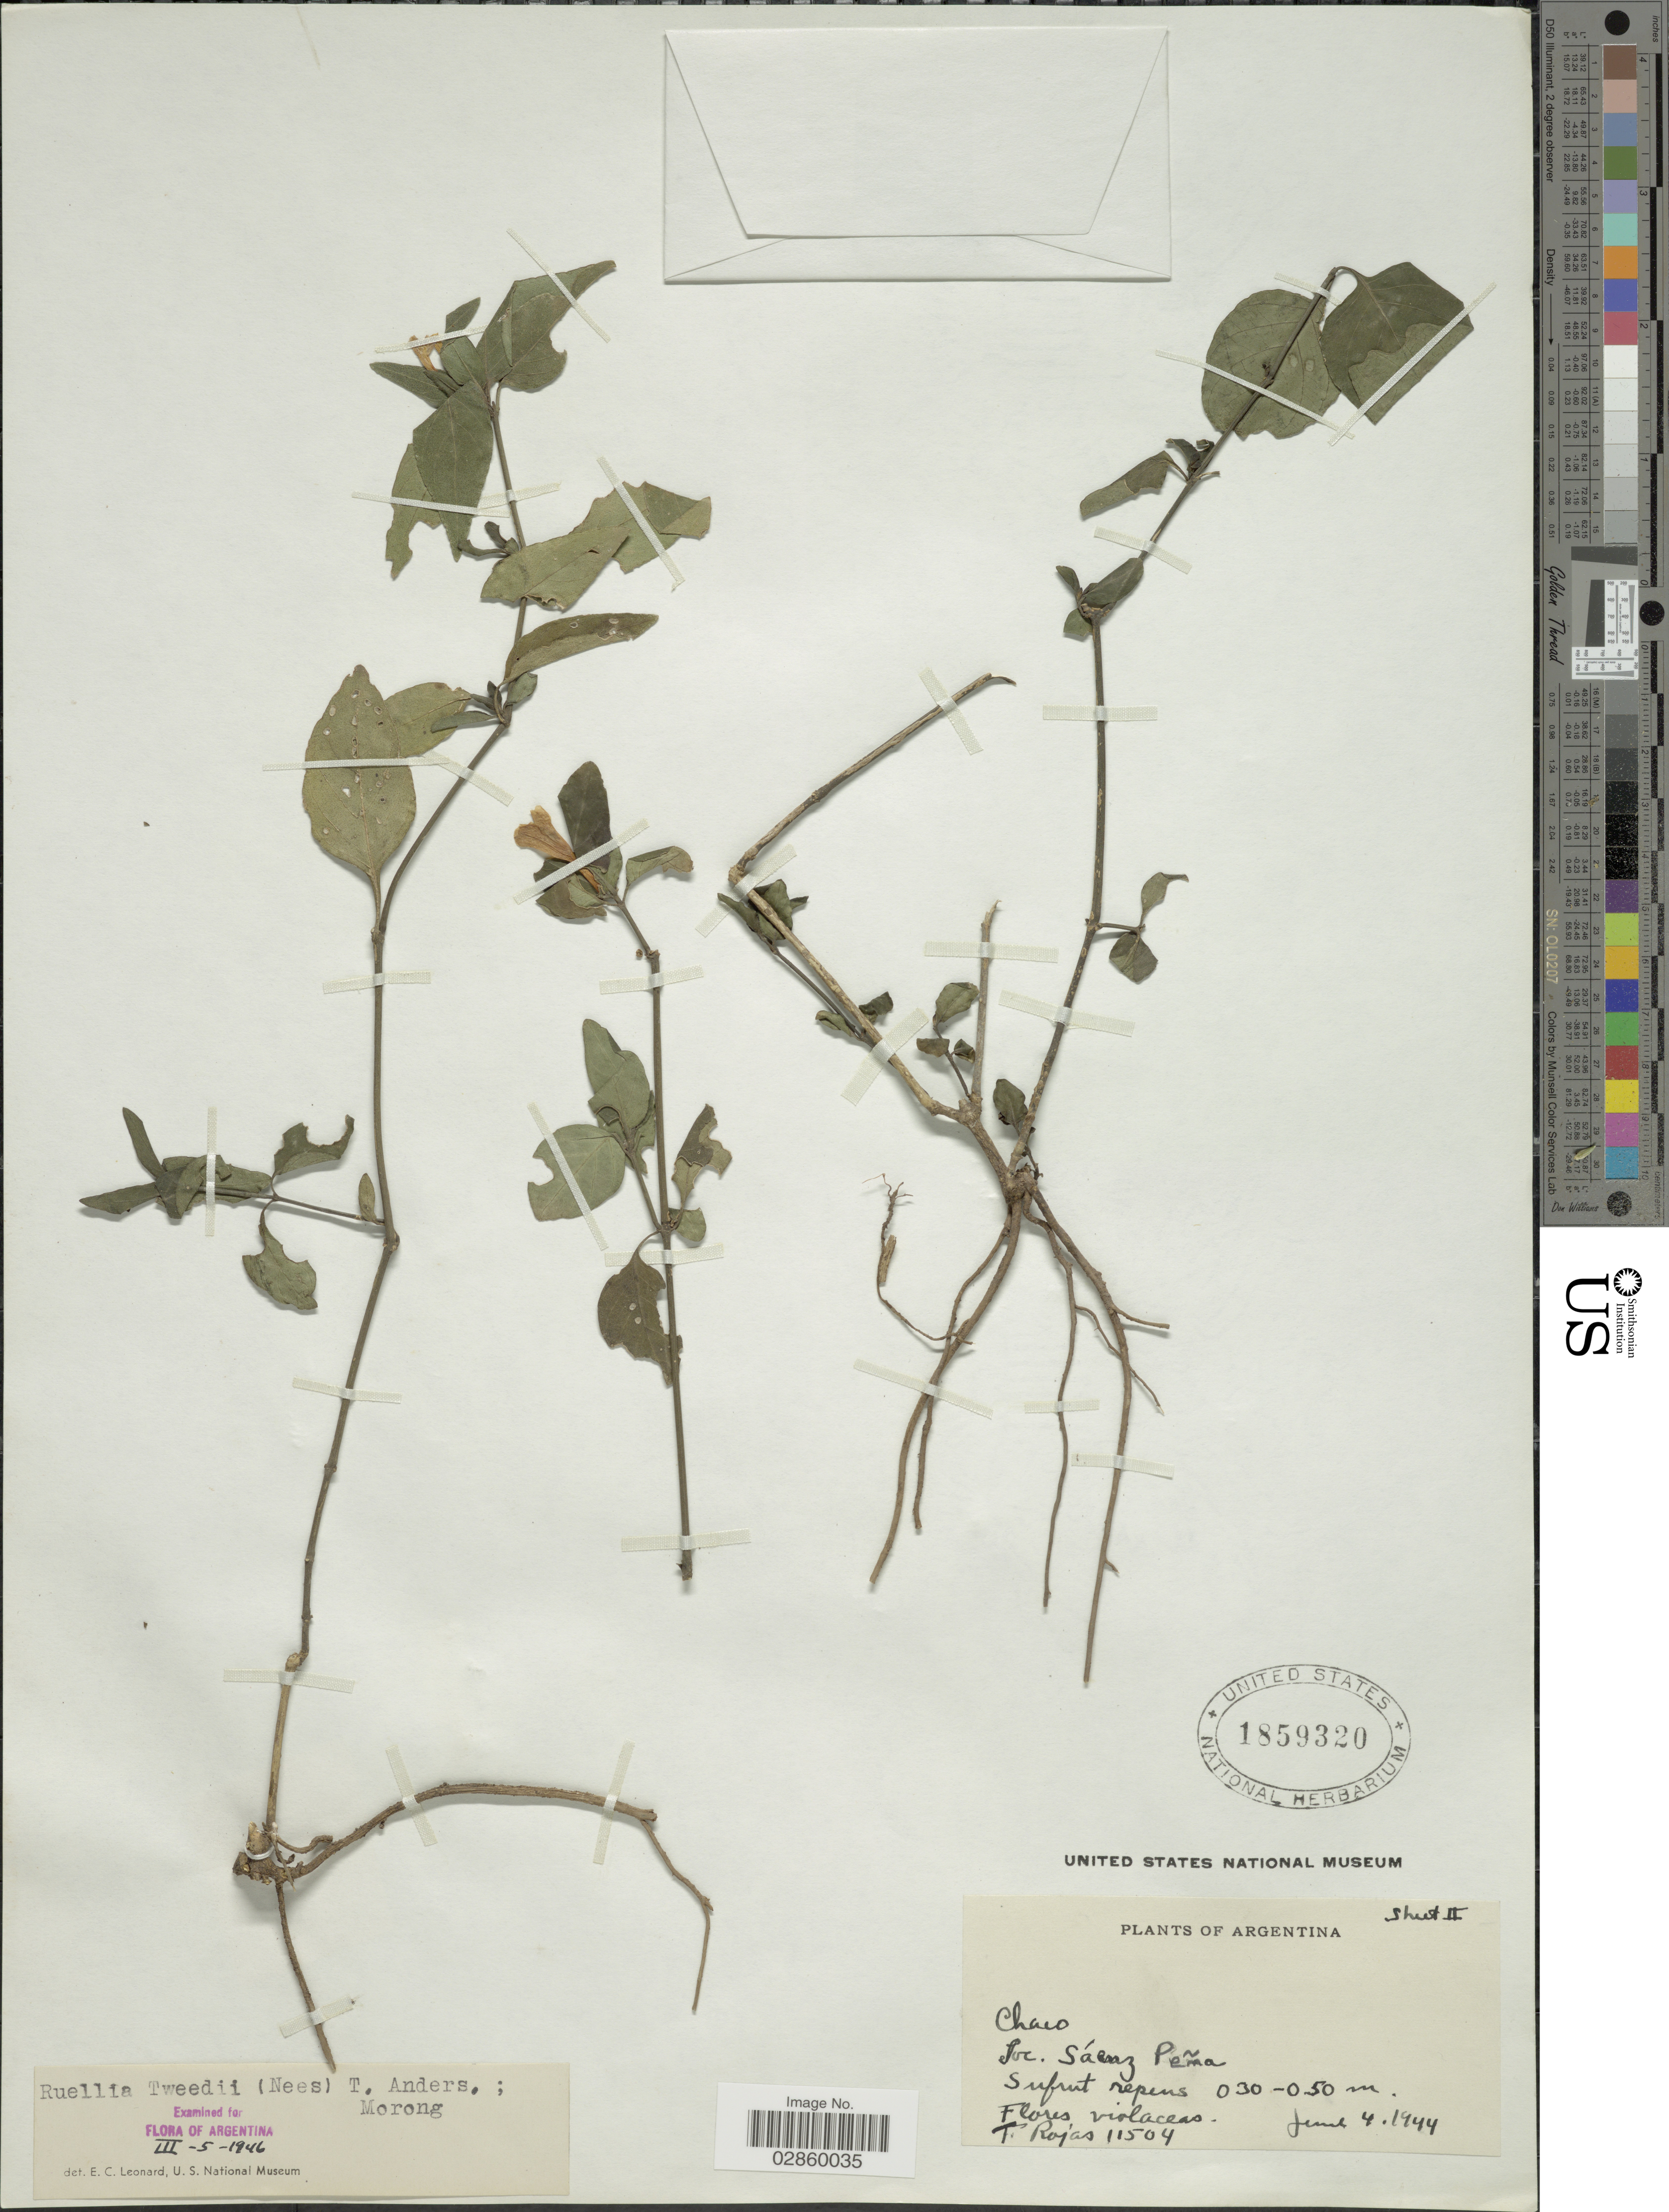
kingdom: Plantae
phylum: Tracheophyta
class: Magnoliopsida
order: Lamiales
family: Acanthaceae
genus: Ruellia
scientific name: Ruellia erythropus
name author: (Nees) Lindau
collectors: T. Rojas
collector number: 11504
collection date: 1944-06-04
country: Argentina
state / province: Chaco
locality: Sáenz Peña.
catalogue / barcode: US 1859320